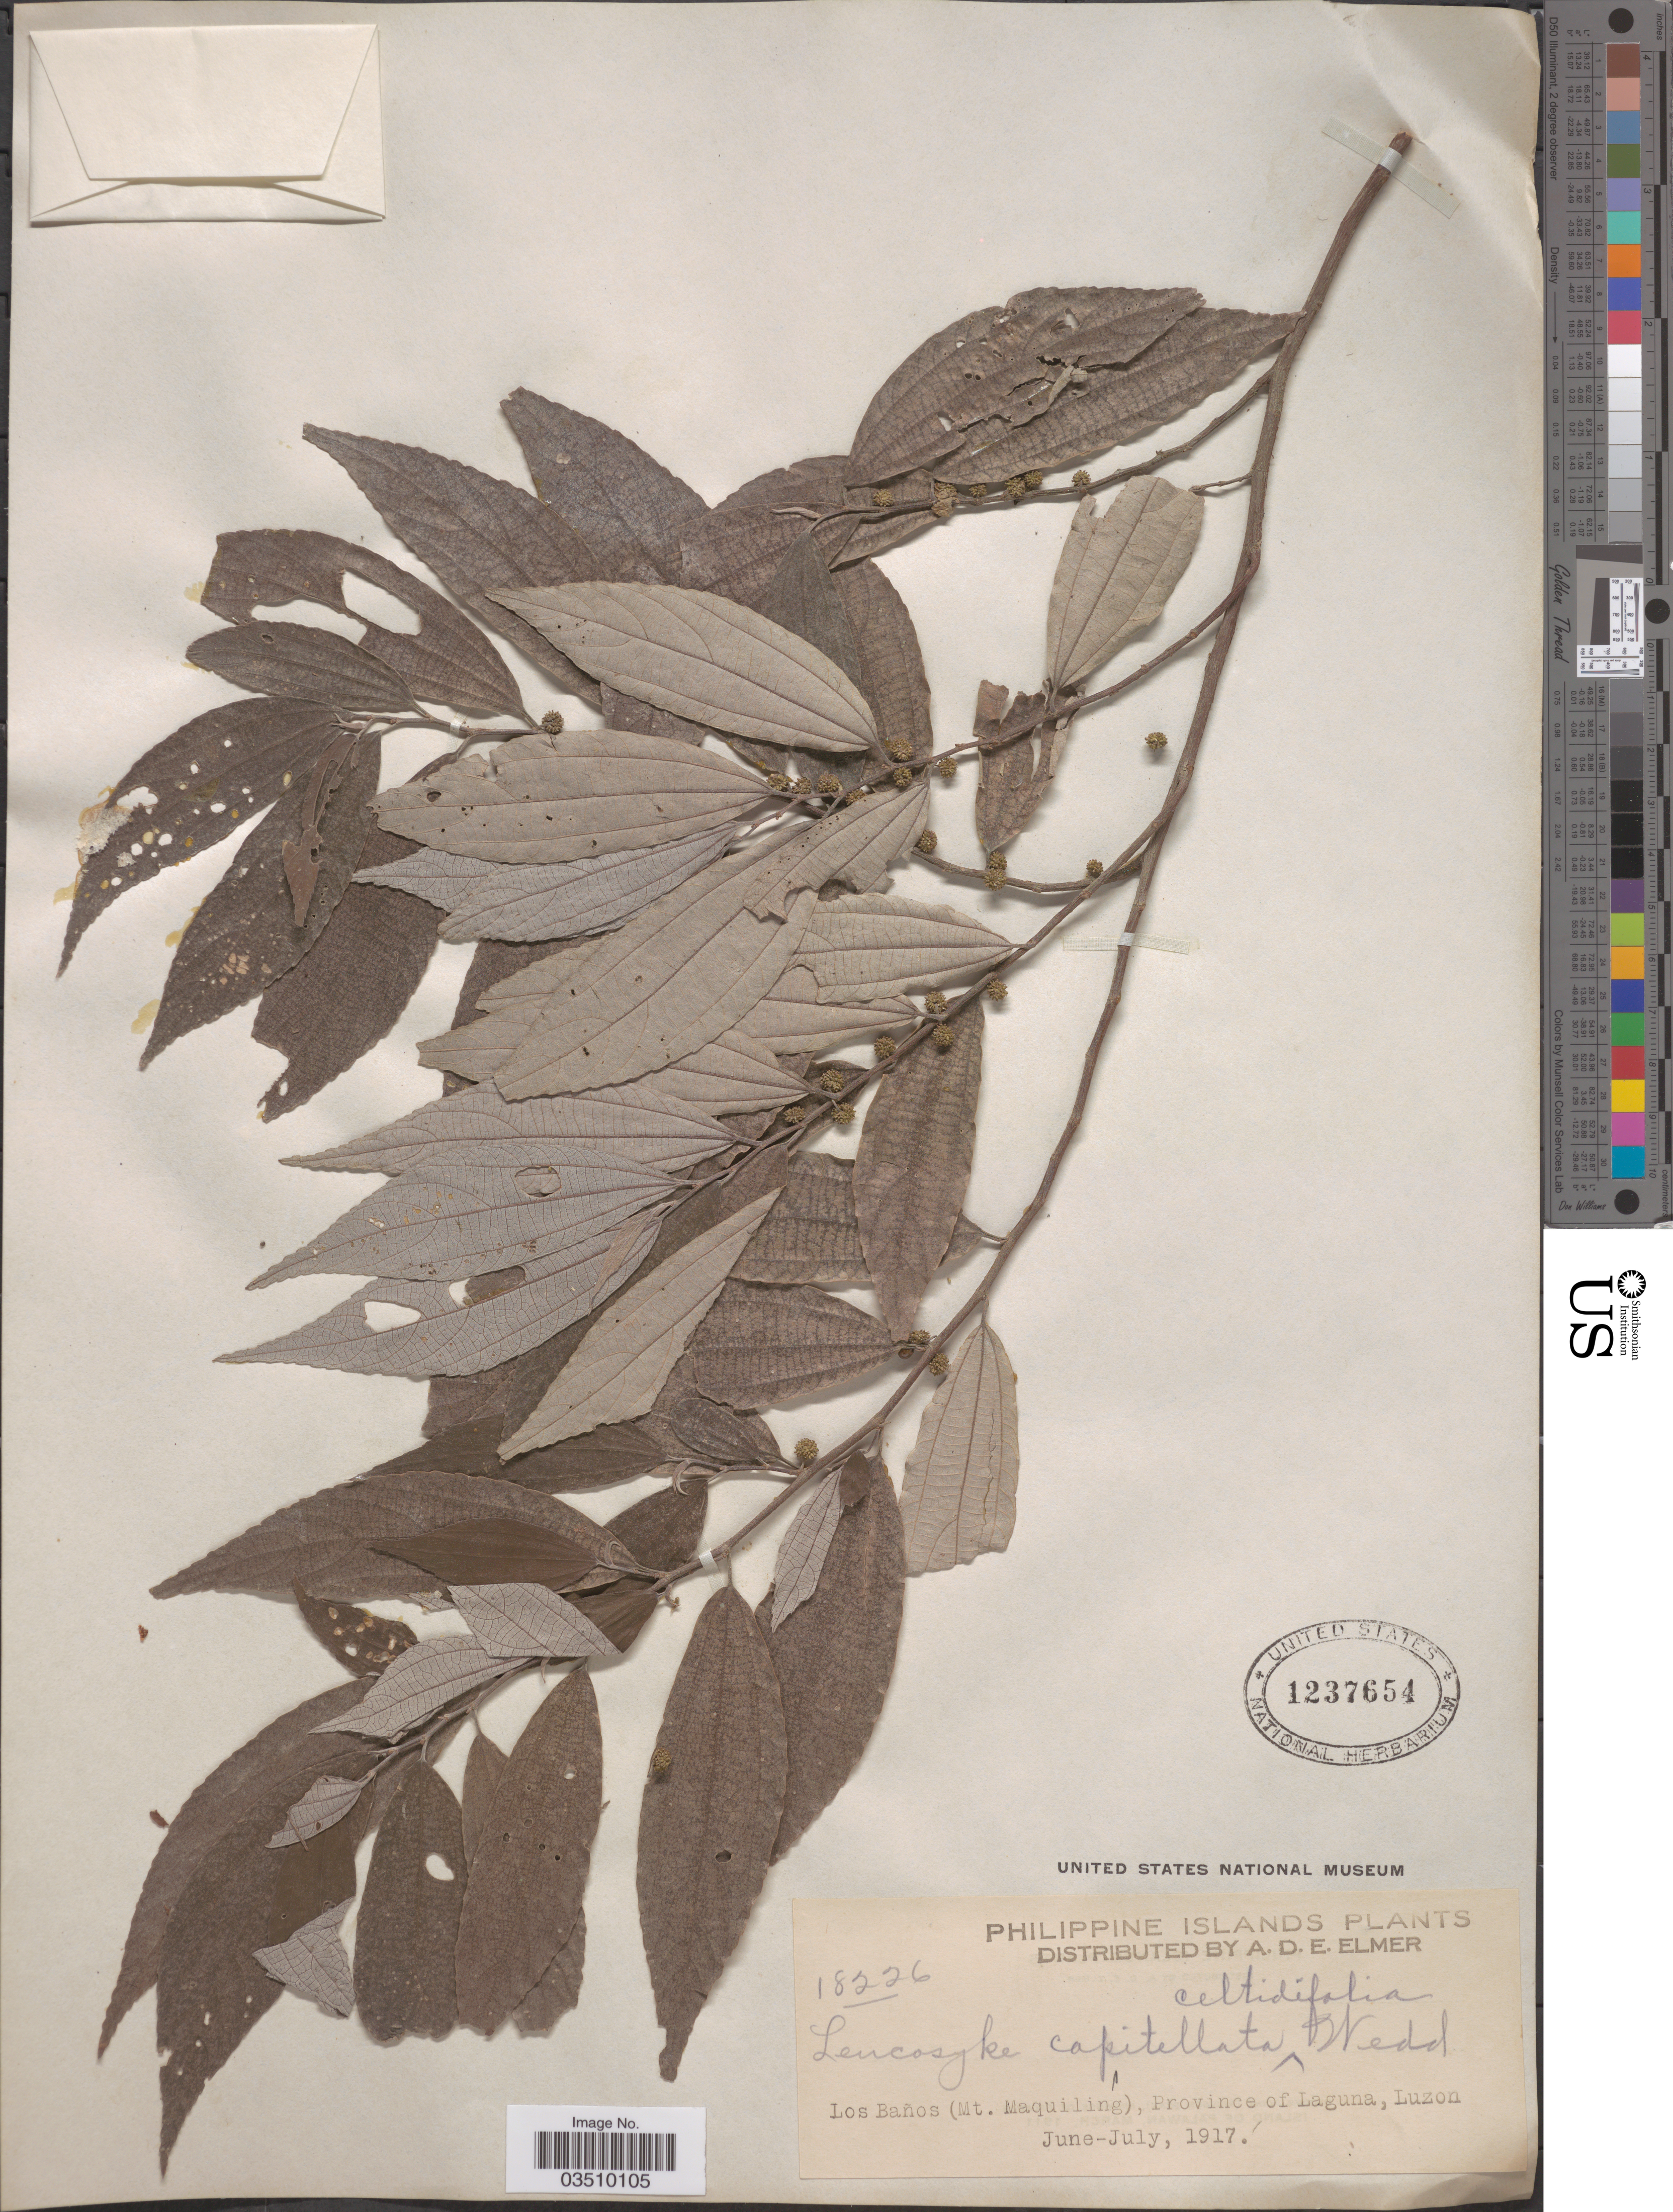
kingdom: Plantae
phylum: Tracheophyta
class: Magnoliopsida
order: Rosales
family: Urticaceae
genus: Leucosyke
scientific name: Leucosyke capitellata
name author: (Poir.) Wedd.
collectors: A. D. E. Elmer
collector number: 18226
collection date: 1917-06/1917-07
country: Philippines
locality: Los Baños (Mt. Maquiling), Province of Laguna, Luzon.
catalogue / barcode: US 1237654